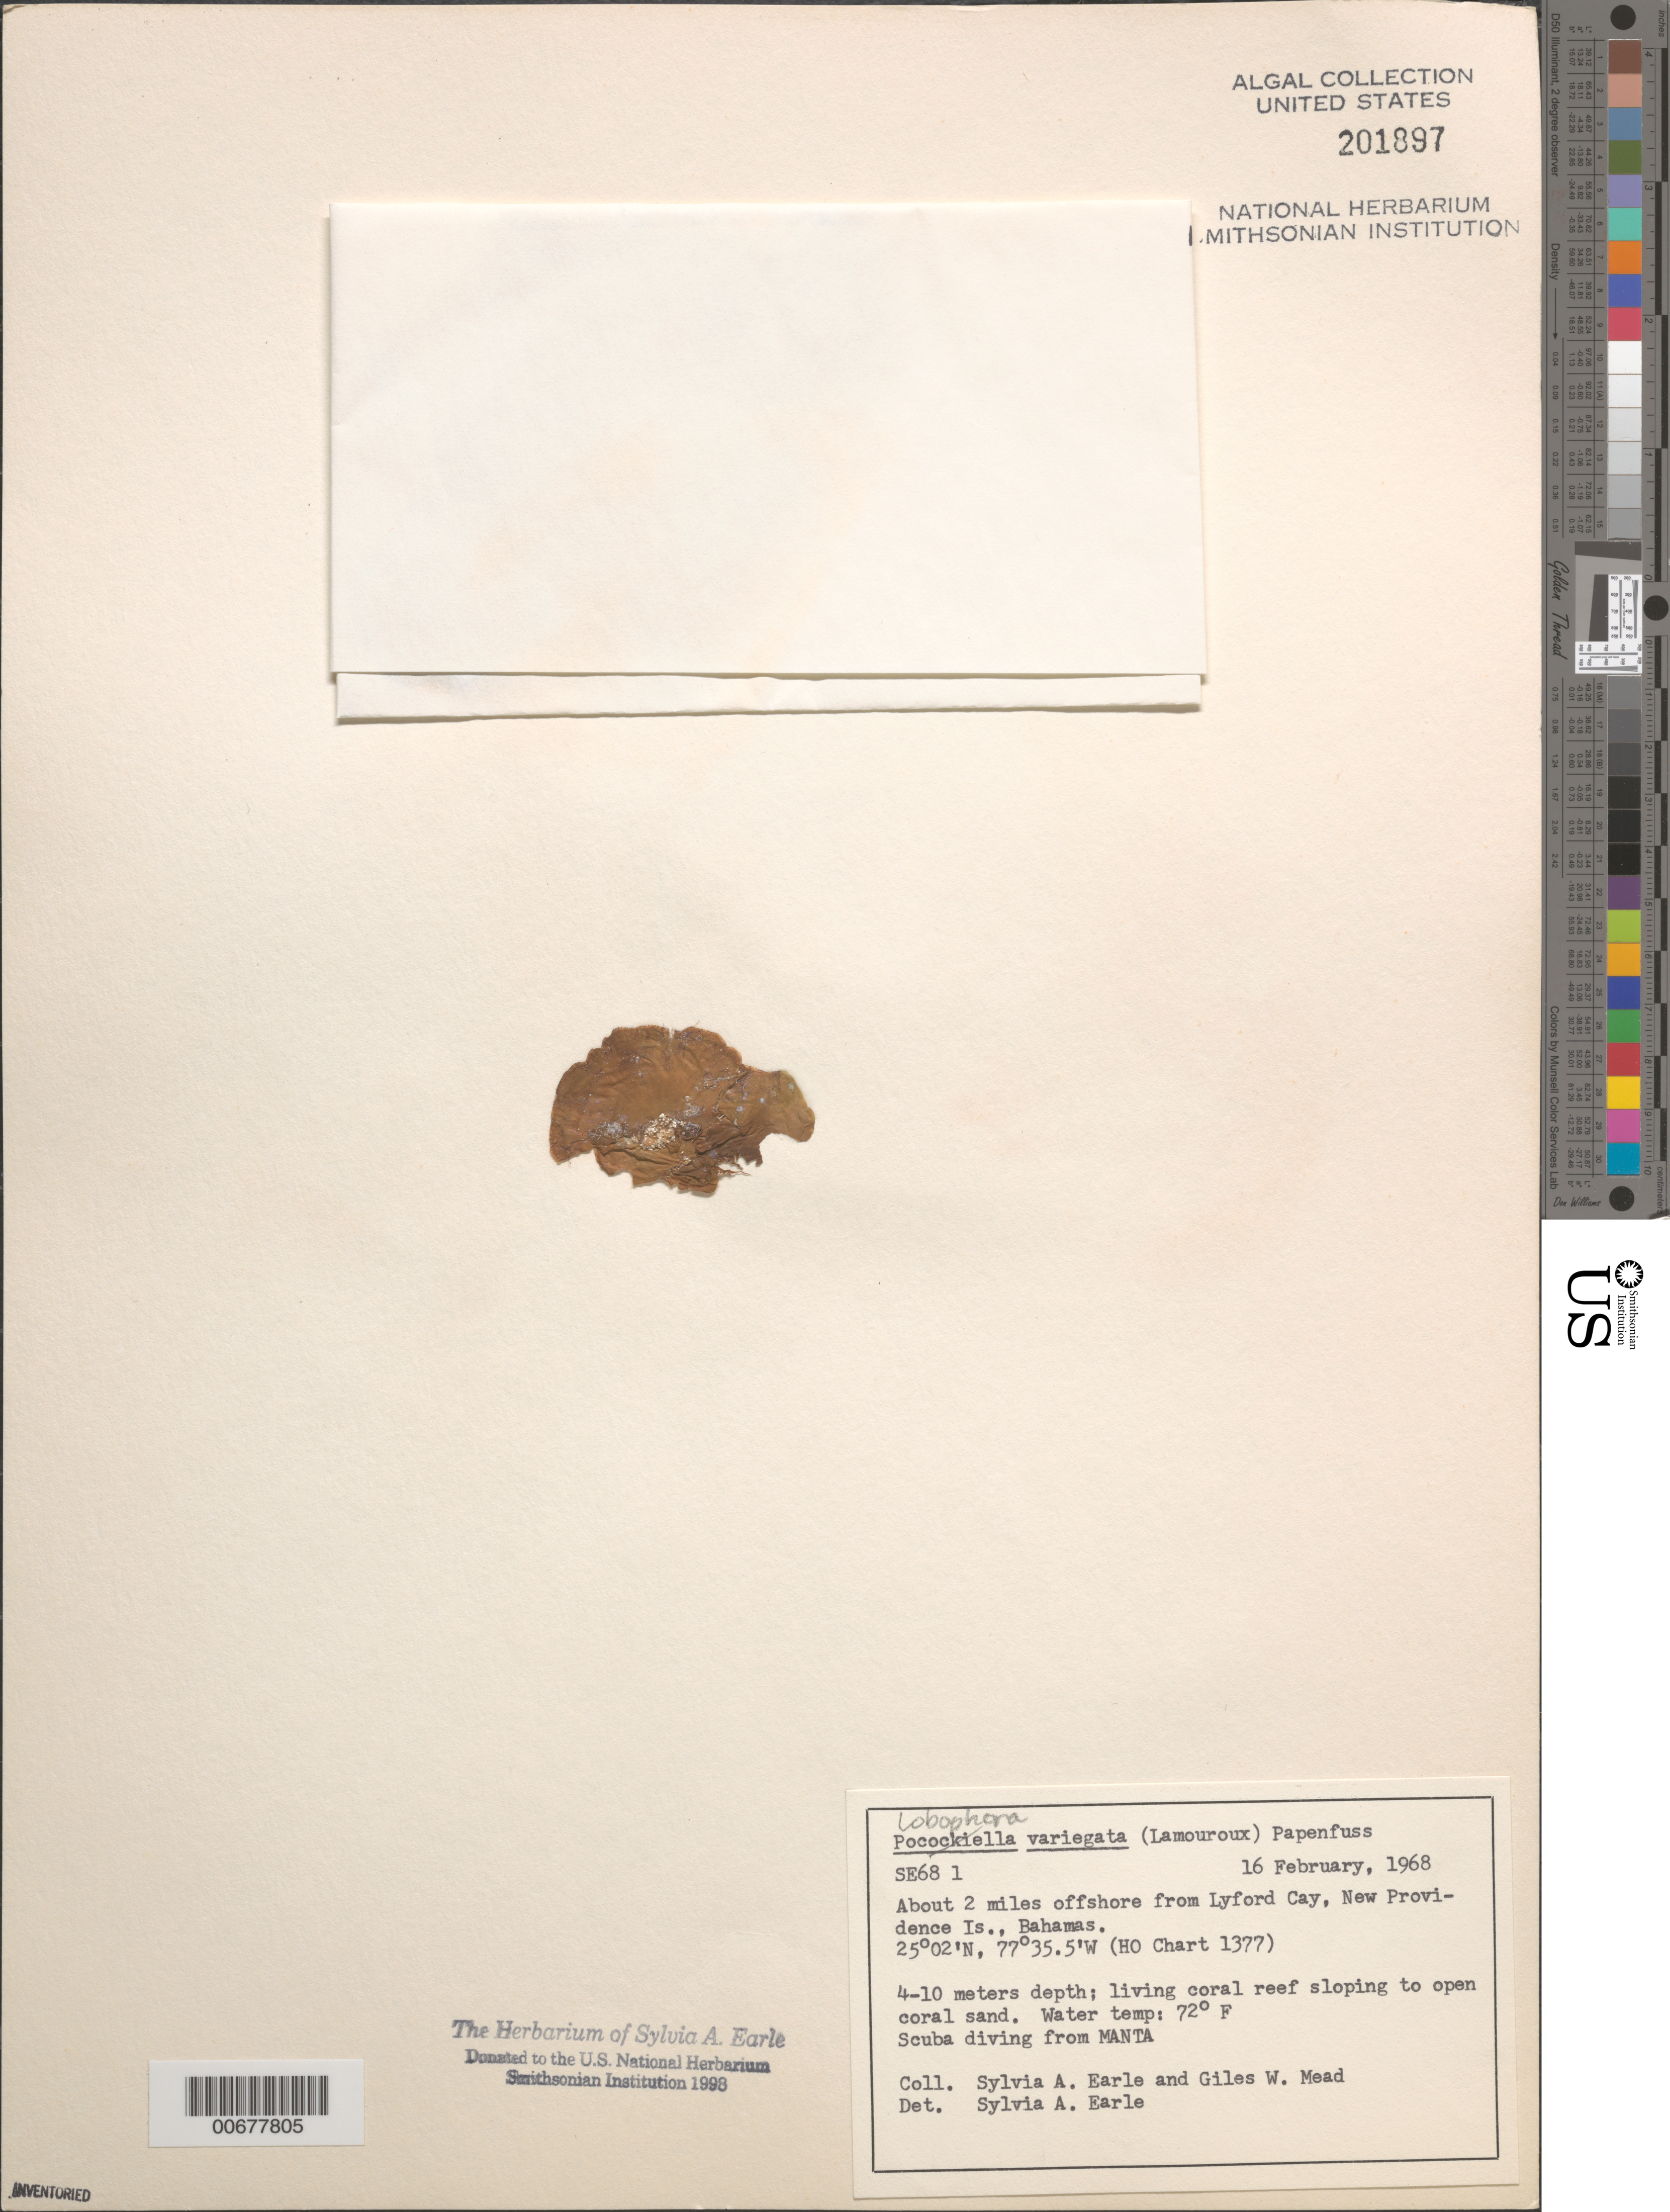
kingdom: Chromista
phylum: Ochrophyta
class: Phaeophyceae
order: Dictyotales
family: Dictyotaceae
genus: Lobophora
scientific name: Lobophora variegata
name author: (J.V.Lamouroux) Womersley & E.C. Oliveira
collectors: S. A. Earle & G. W. Mead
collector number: SE 681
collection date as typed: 16 Feb 1968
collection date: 1968-02-16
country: Bahamas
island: New Providence Island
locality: Ca. 2 miles off Lyford Cay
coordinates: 25 02' N, 77 35.5' W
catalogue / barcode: US 201897